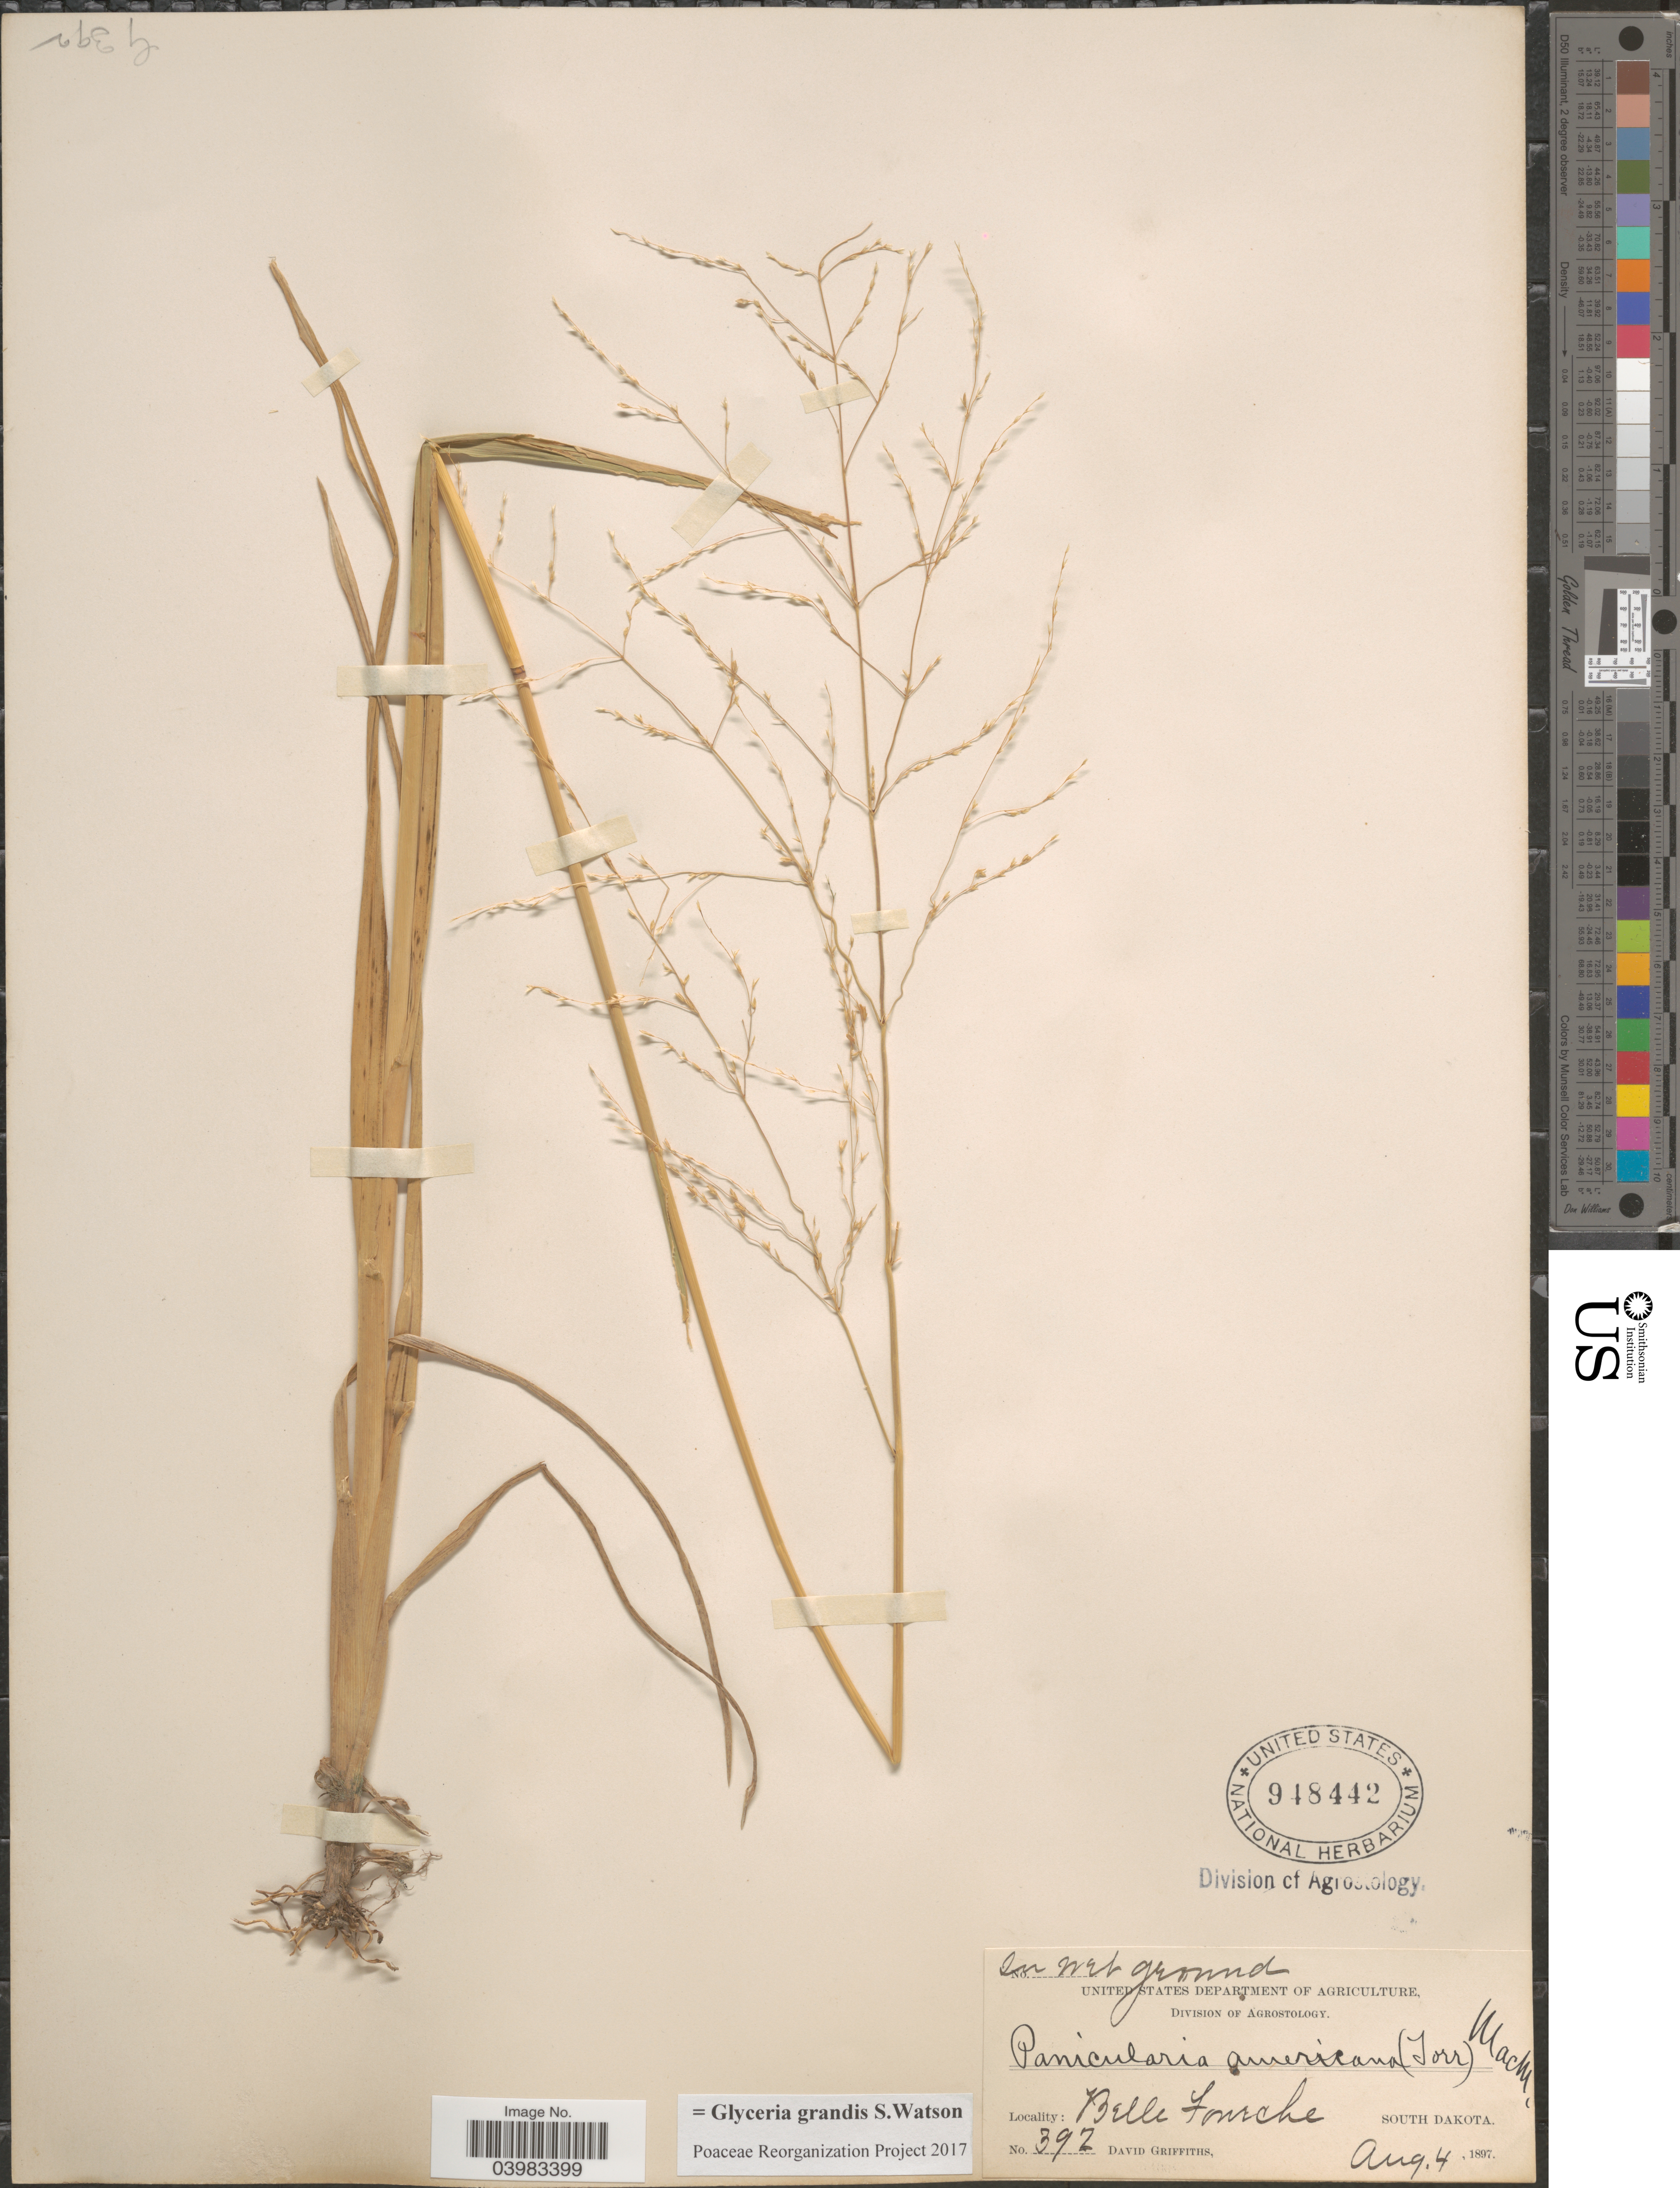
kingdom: Plantae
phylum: Tracheophyta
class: Liliopsida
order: Poales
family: Poaceae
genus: Glyceria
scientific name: Glyceria grandis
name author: S. Watson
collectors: D. Griffiths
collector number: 392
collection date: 1897-08-04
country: United States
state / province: South Dakota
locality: Belle Fourche.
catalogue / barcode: US 948442